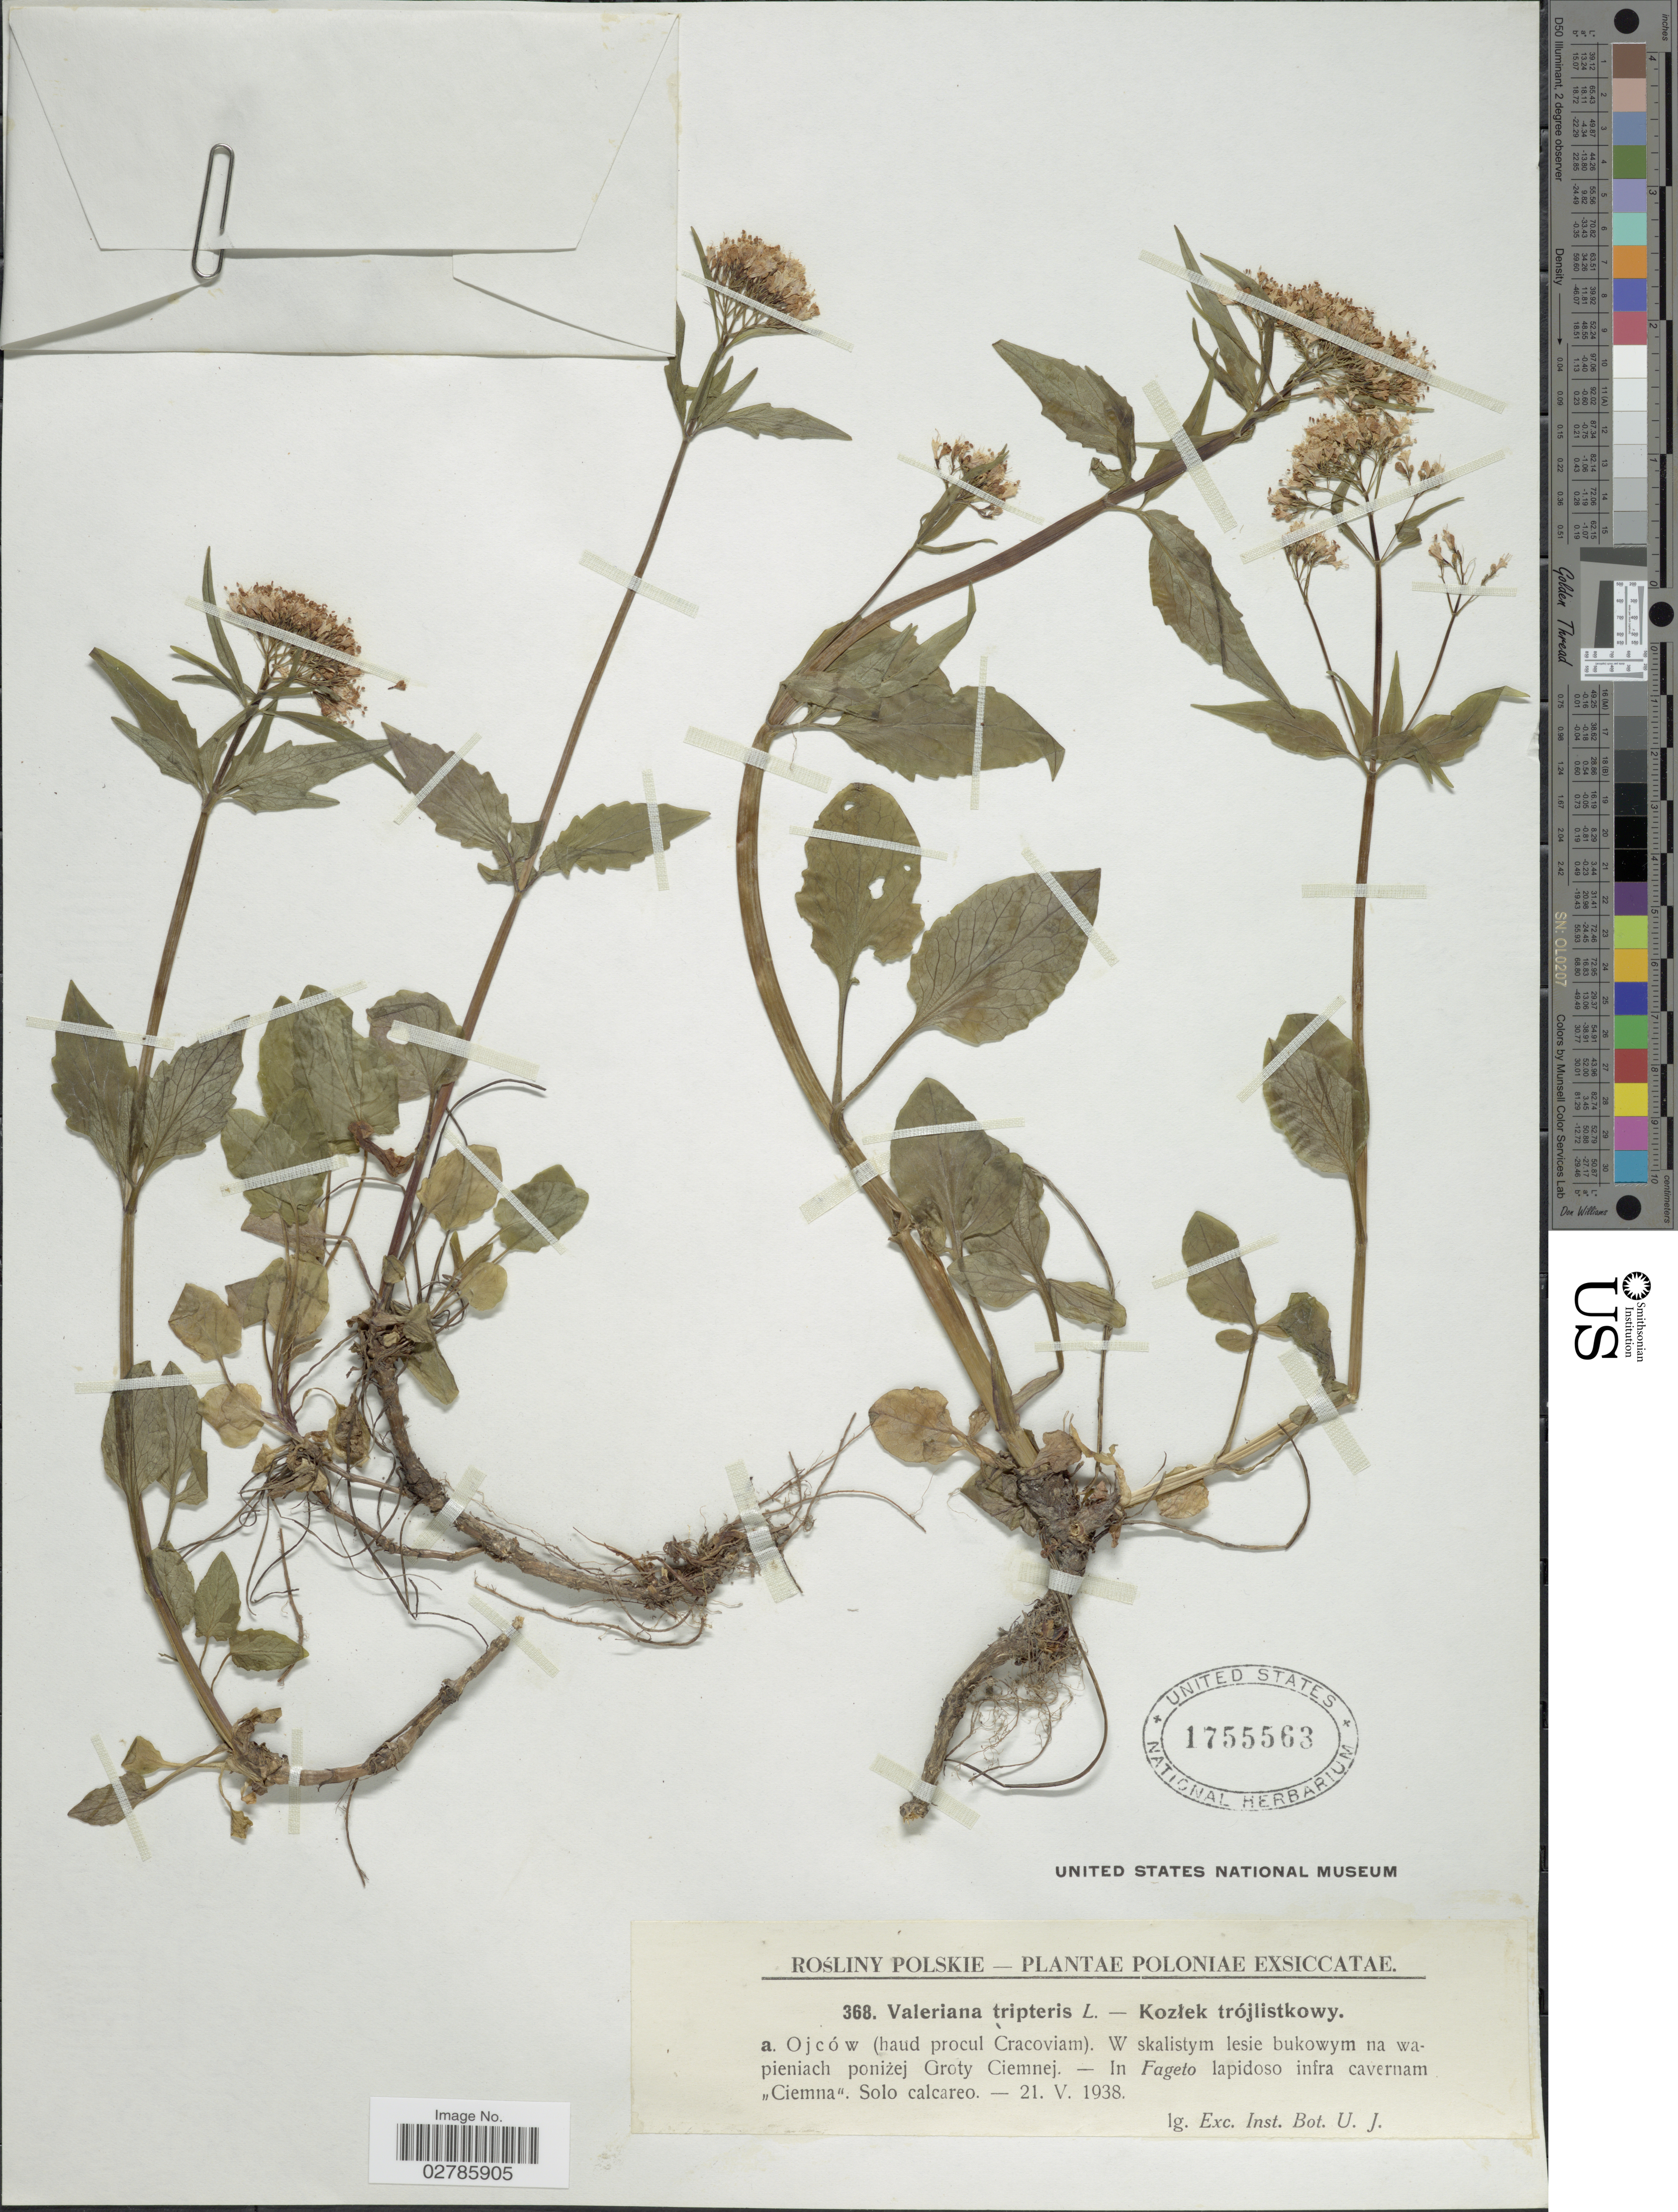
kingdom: Plantae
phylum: Tracheophyta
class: Magnoliopsida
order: Dipsacales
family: Caprifoliaceae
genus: Valeriana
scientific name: Valeriana tripteris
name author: L.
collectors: Exch. Inst. Bot. U.J.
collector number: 368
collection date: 1938-05-21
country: Poland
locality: Poloniae. Ojców (haud procul Cracoviam). W skalistym lesie bukowym na wapieniach ponizej Groty Ciemnej. In Fageto lapidoso infra cavernam "Ciemna".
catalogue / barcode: US 1755563